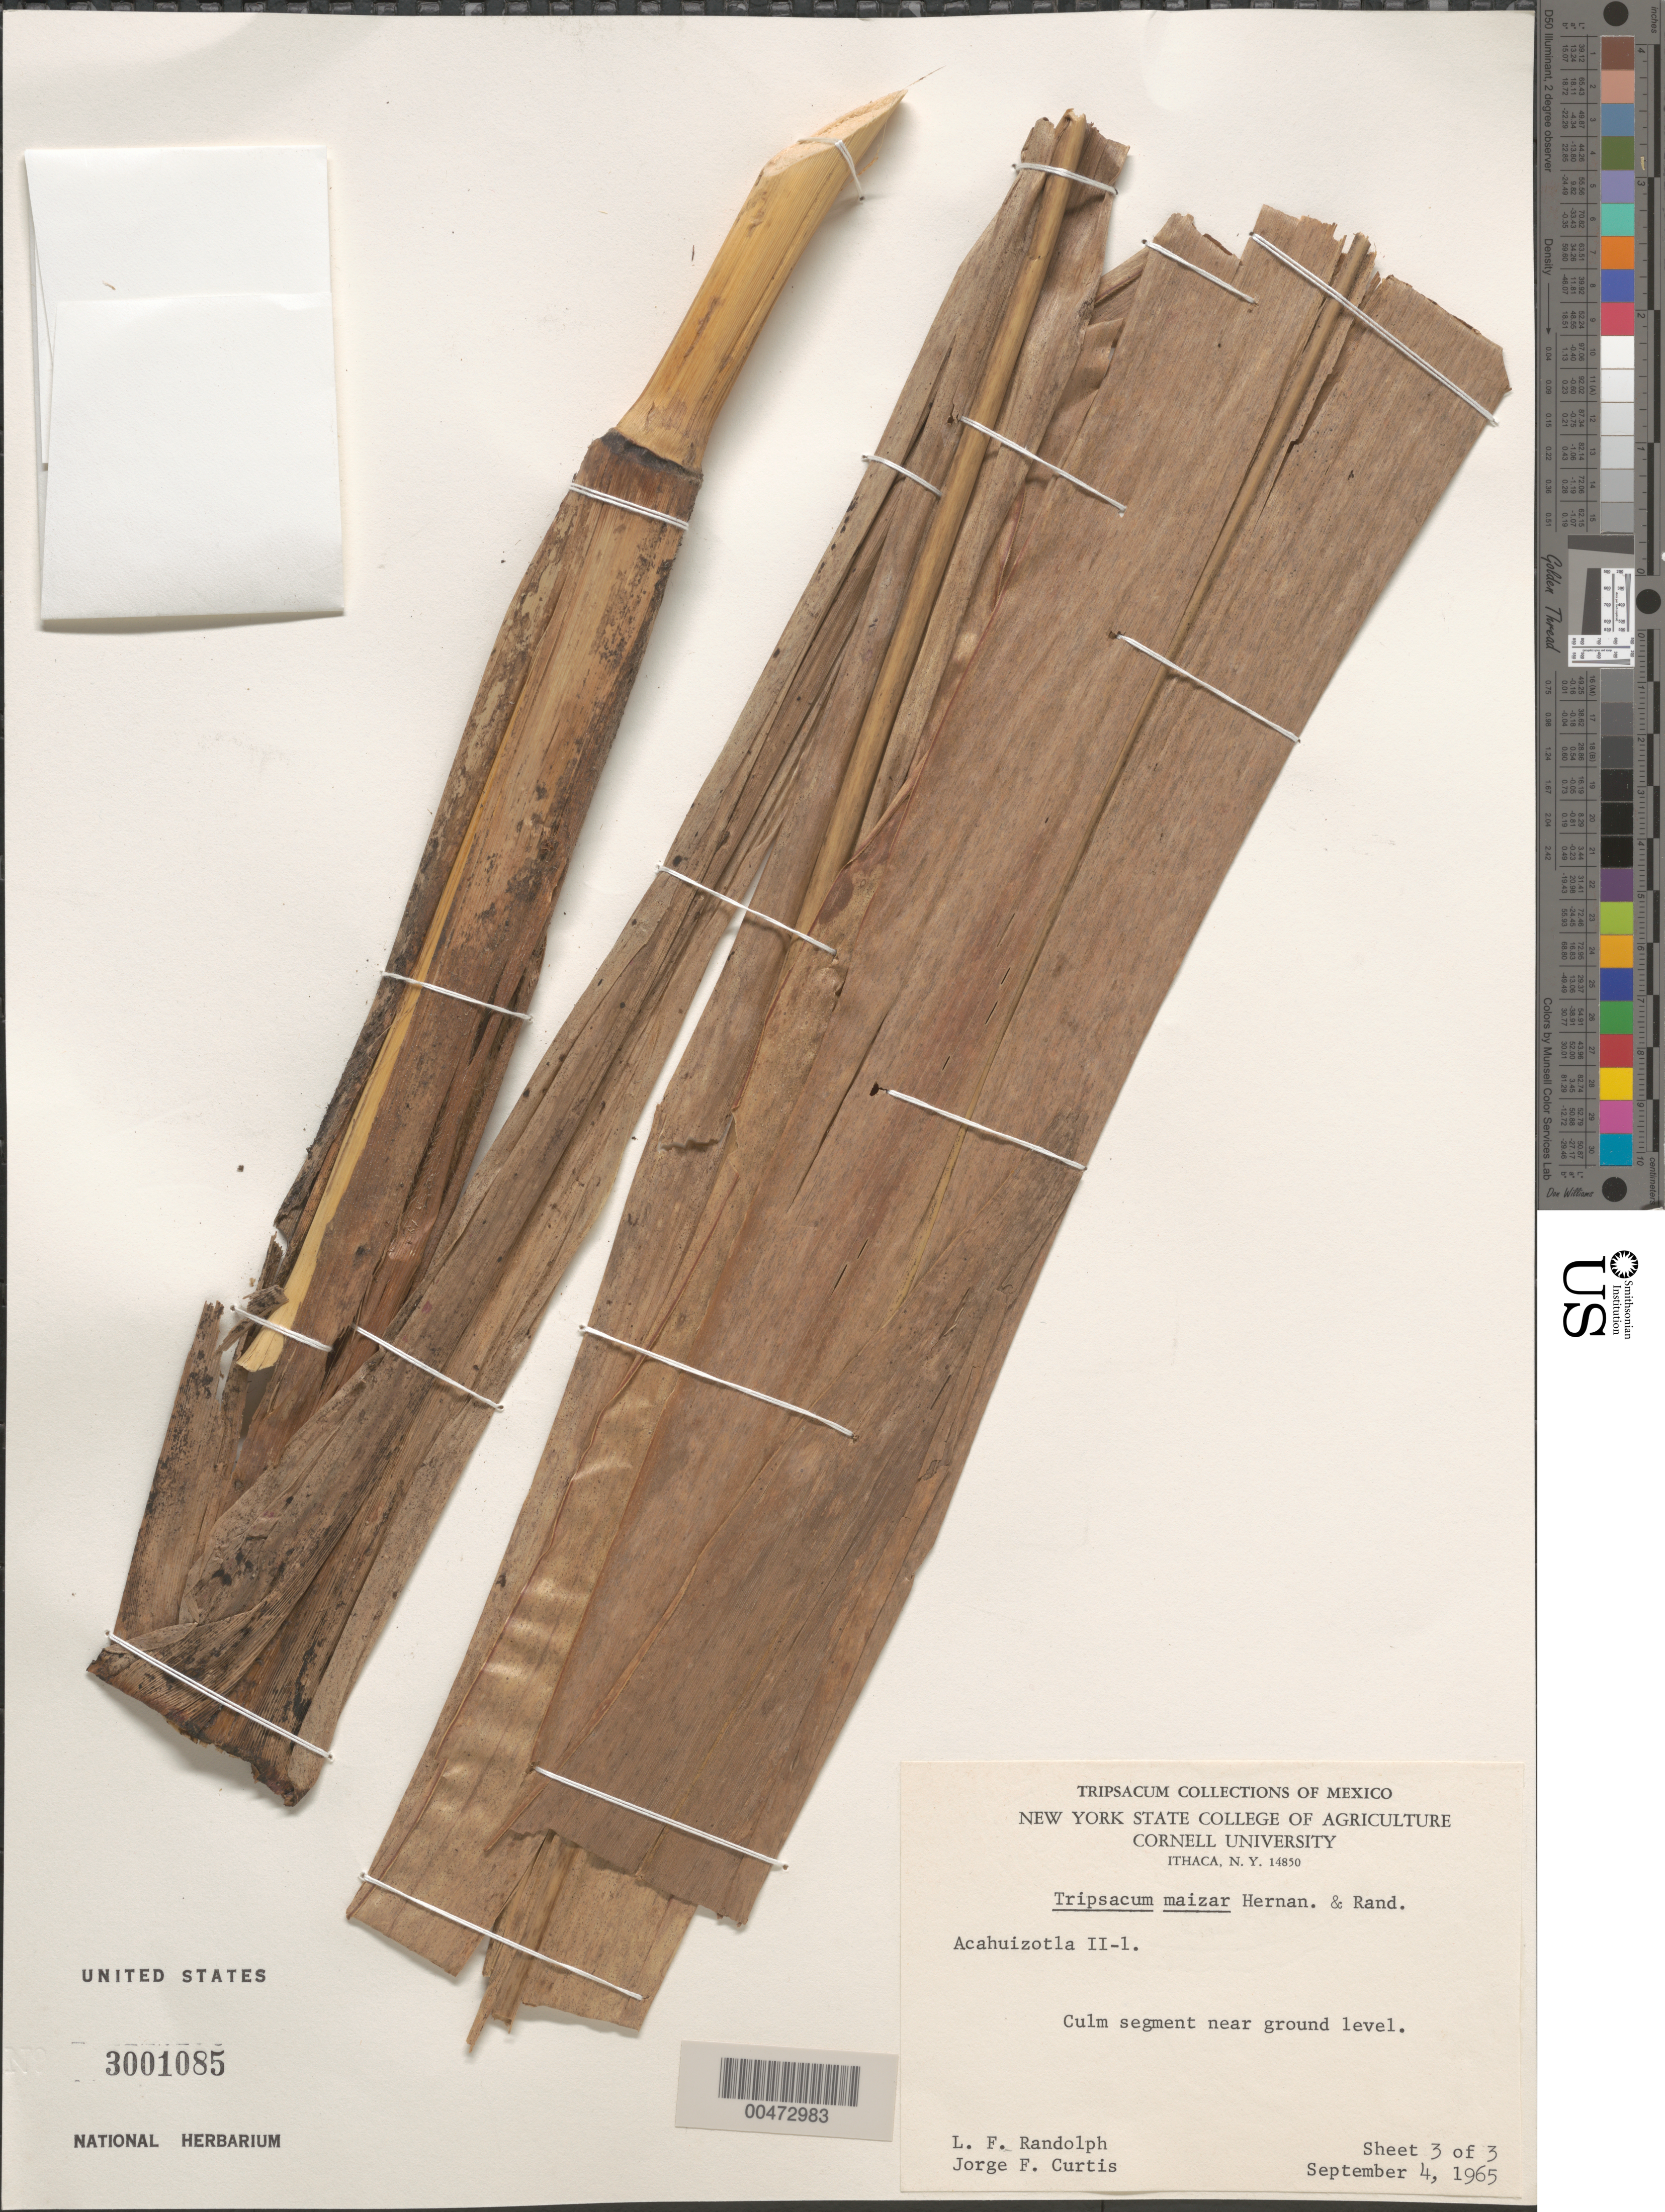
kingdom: Plantae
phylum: Tracheophyta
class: Liliopsida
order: Poales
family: Poaceae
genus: Tripsacum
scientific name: Tripsacum maizar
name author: Hern.-Xol. & Randolph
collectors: L. F. Randolph & J. Curtis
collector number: Acahui. II-1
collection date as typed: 4 Sep 1965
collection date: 1965-09-04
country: Mexico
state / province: Guerrero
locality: Acahuizotla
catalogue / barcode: US 3001085